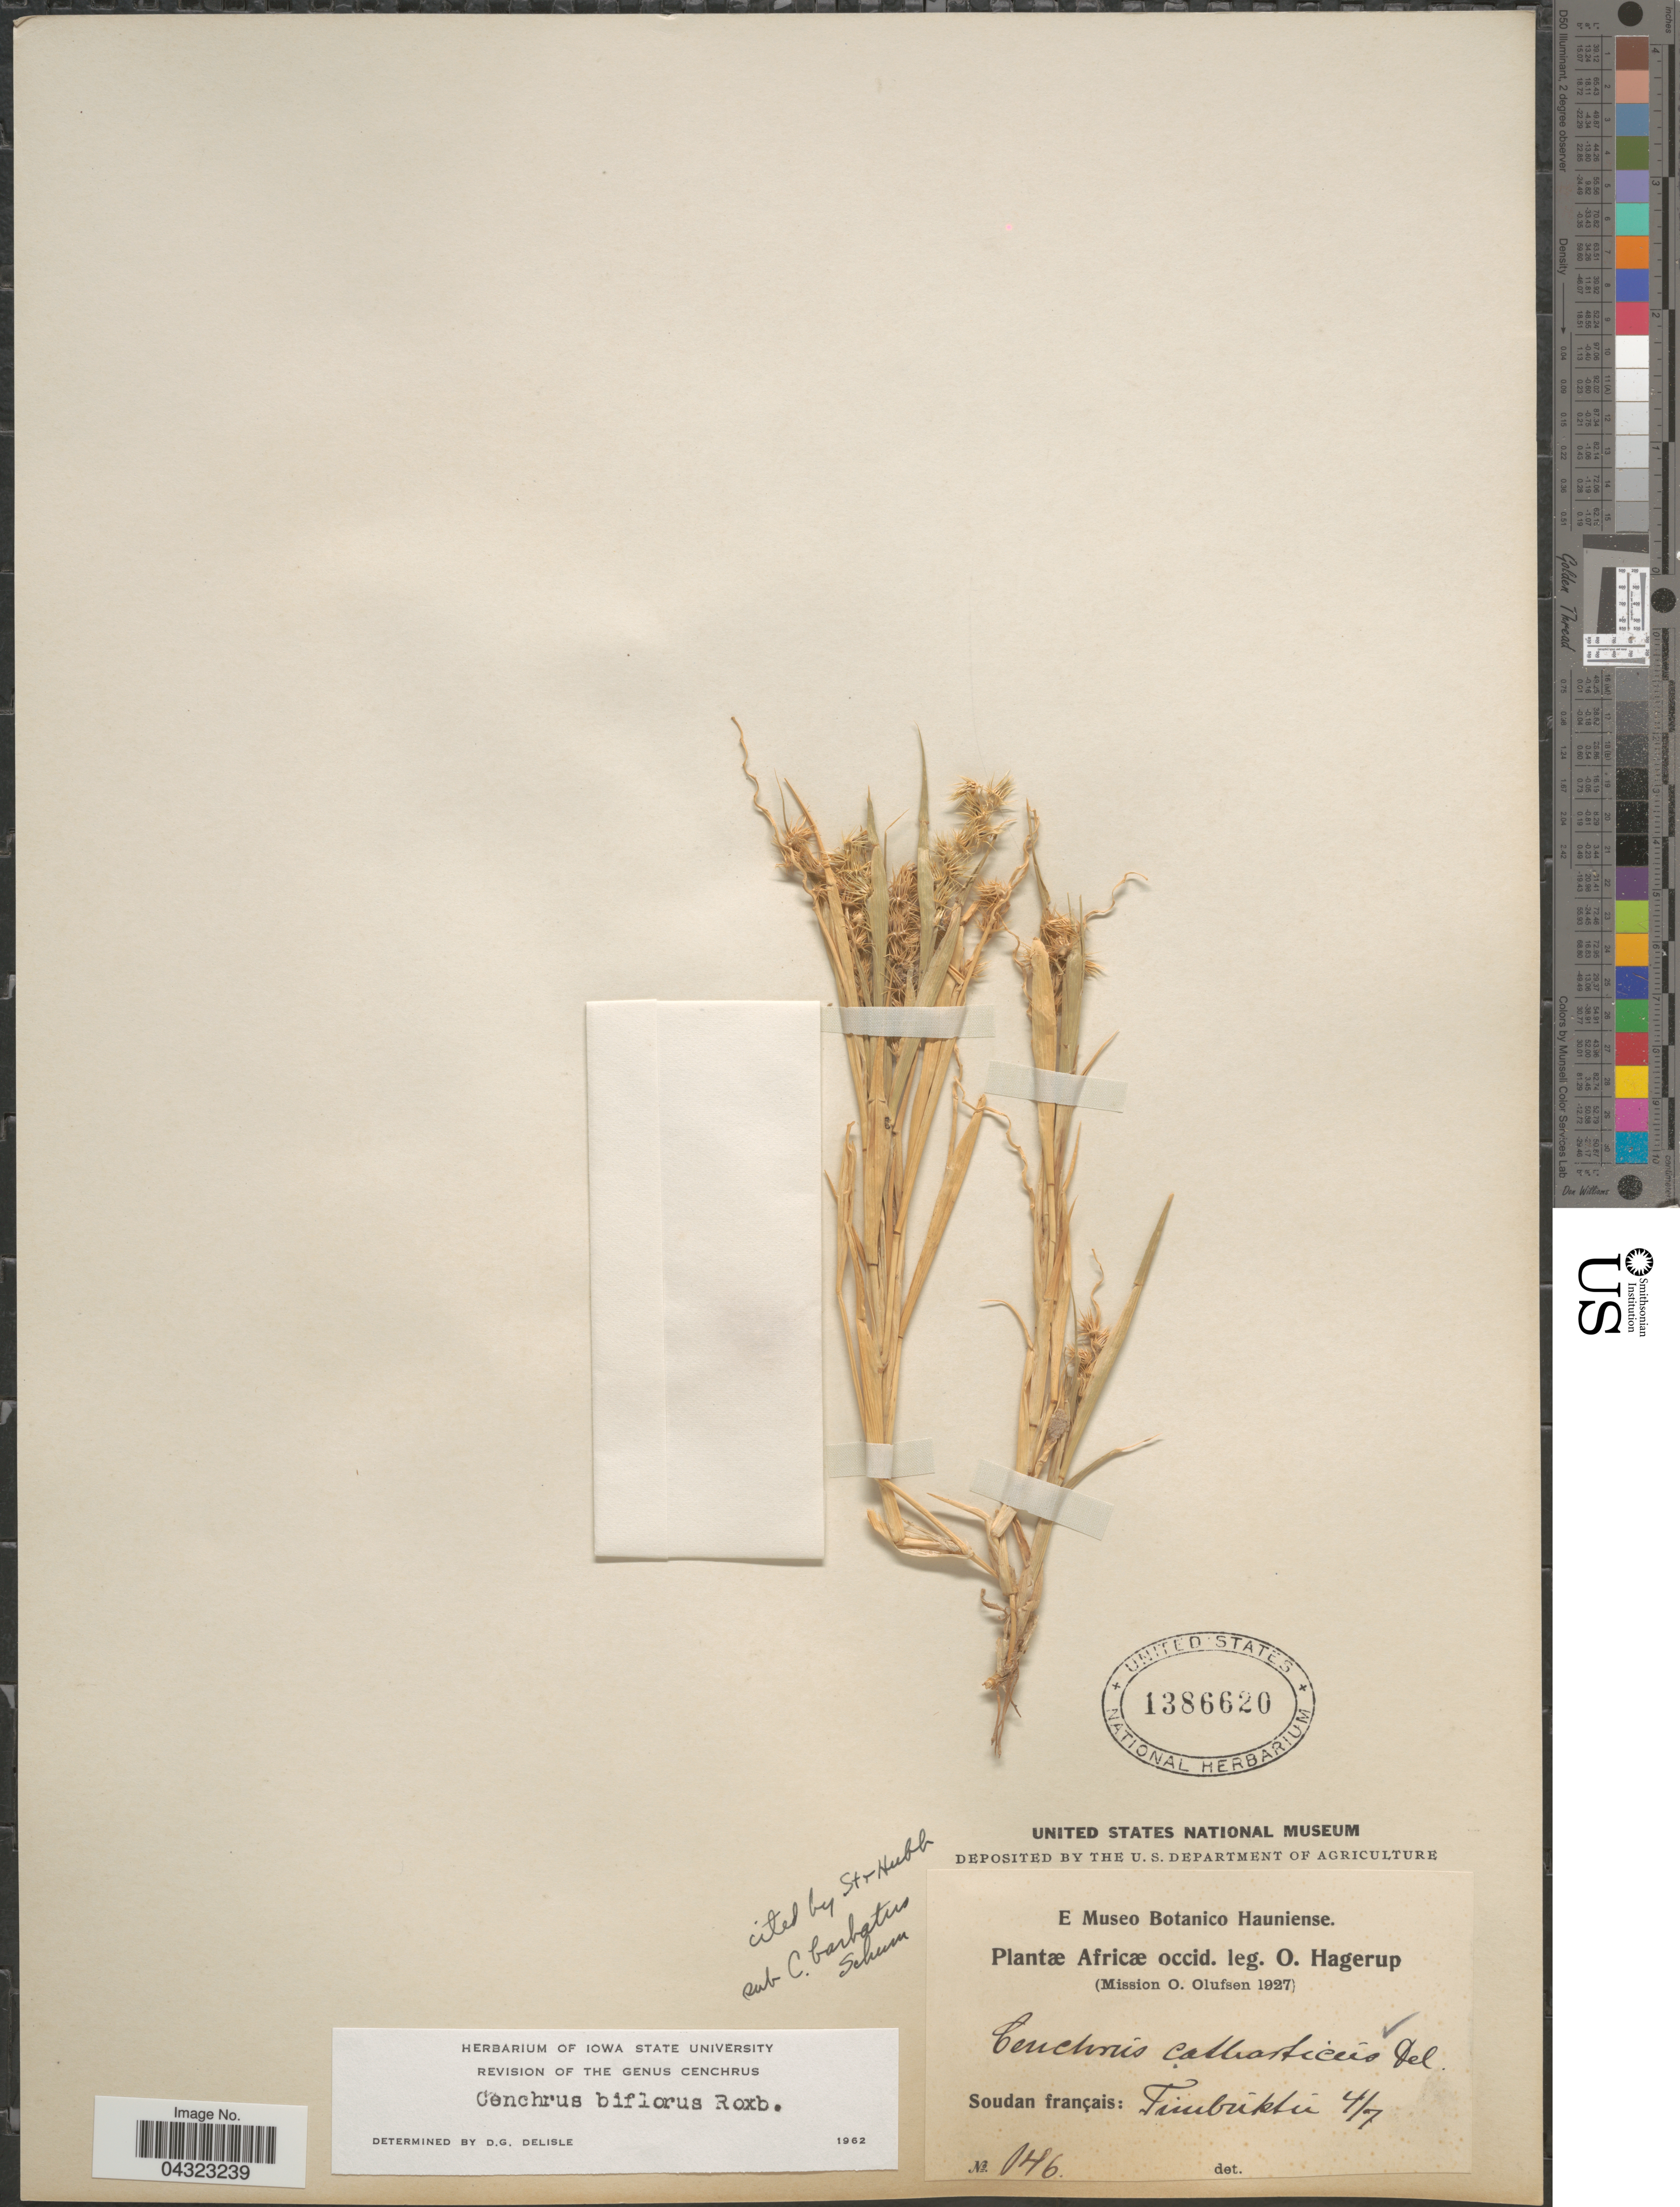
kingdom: Plantae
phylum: Tracheophyta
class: Liliopsida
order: Poales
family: Poaceae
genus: Cenchrus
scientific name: Cenchrus biflorus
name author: Roxb.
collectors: O. Hagerup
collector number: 146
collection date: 1927-07-04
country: Mali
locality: Africæ occid. Soudan français: Timbuctu.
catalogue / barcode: US 1386620